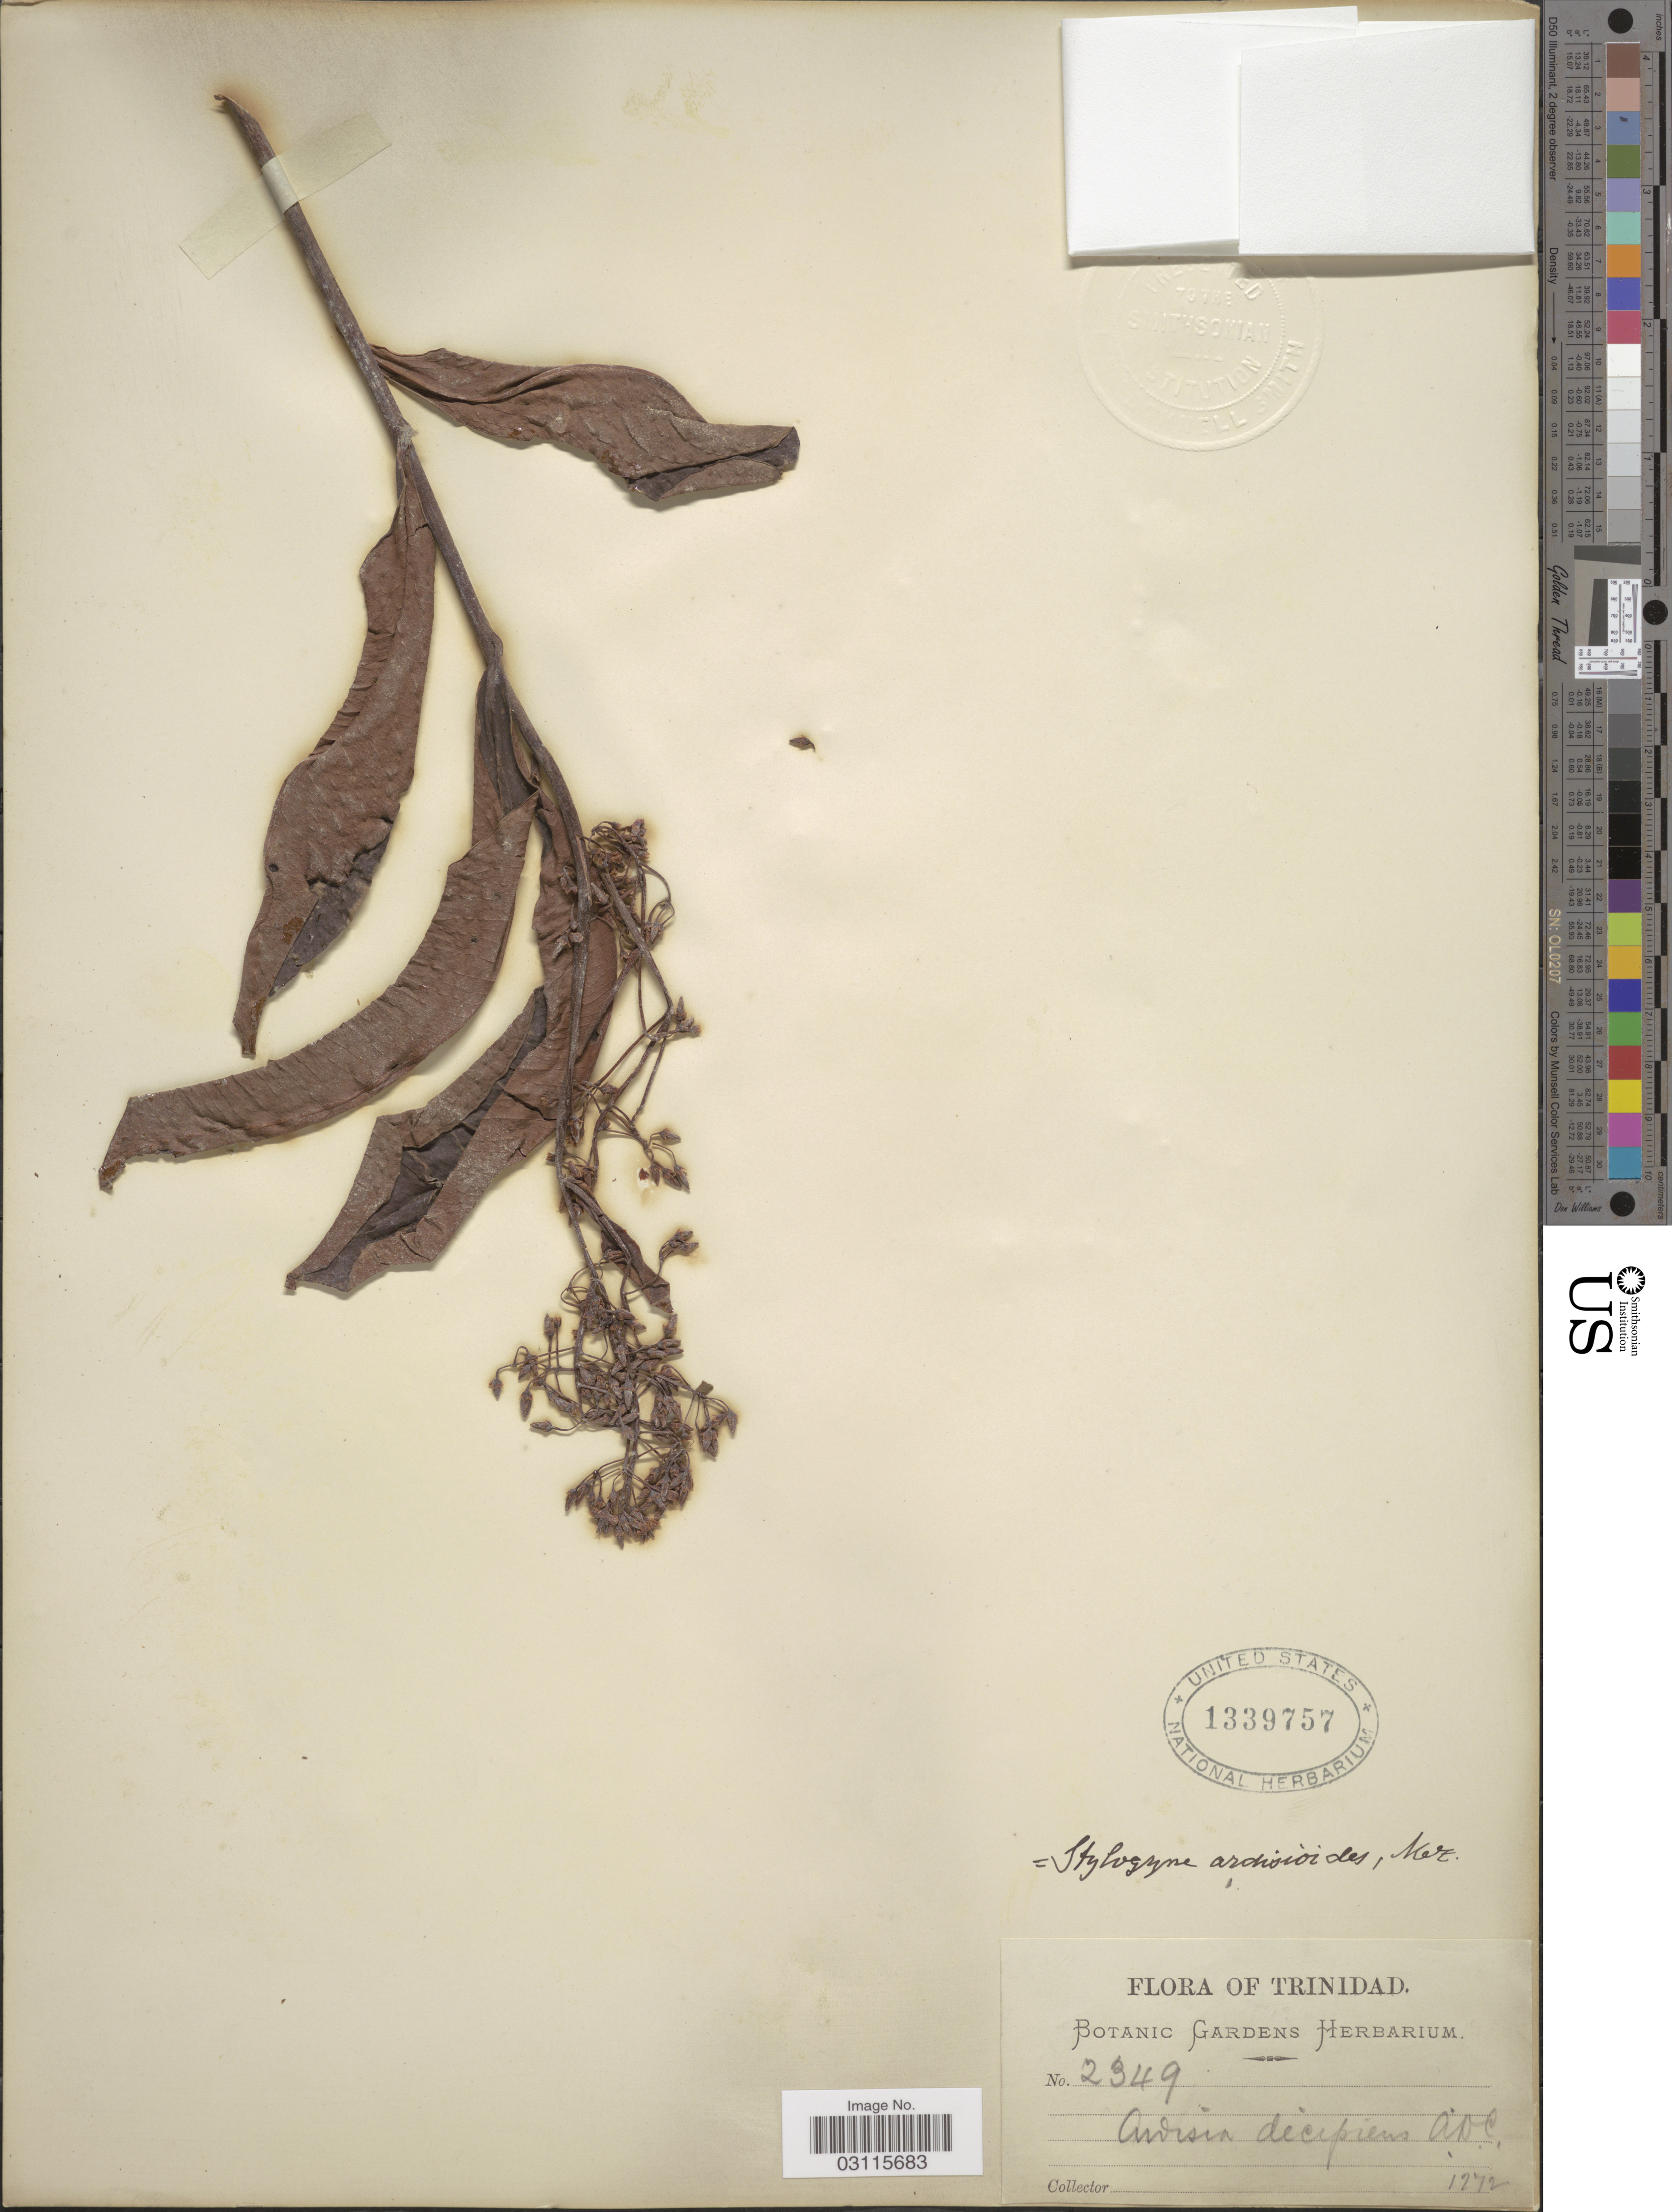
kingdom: Plantae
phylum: Tracheophyta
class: Magnoliopsida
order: Ericales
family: Primulaceae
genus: Stylogyne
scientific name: Stylogyne ardisioides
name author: (Kunth) Mez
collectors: ex herb. Botanic Gardens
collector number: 2349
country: Trinidad and Tobago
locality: Trinidad.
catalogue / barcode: US 1339757